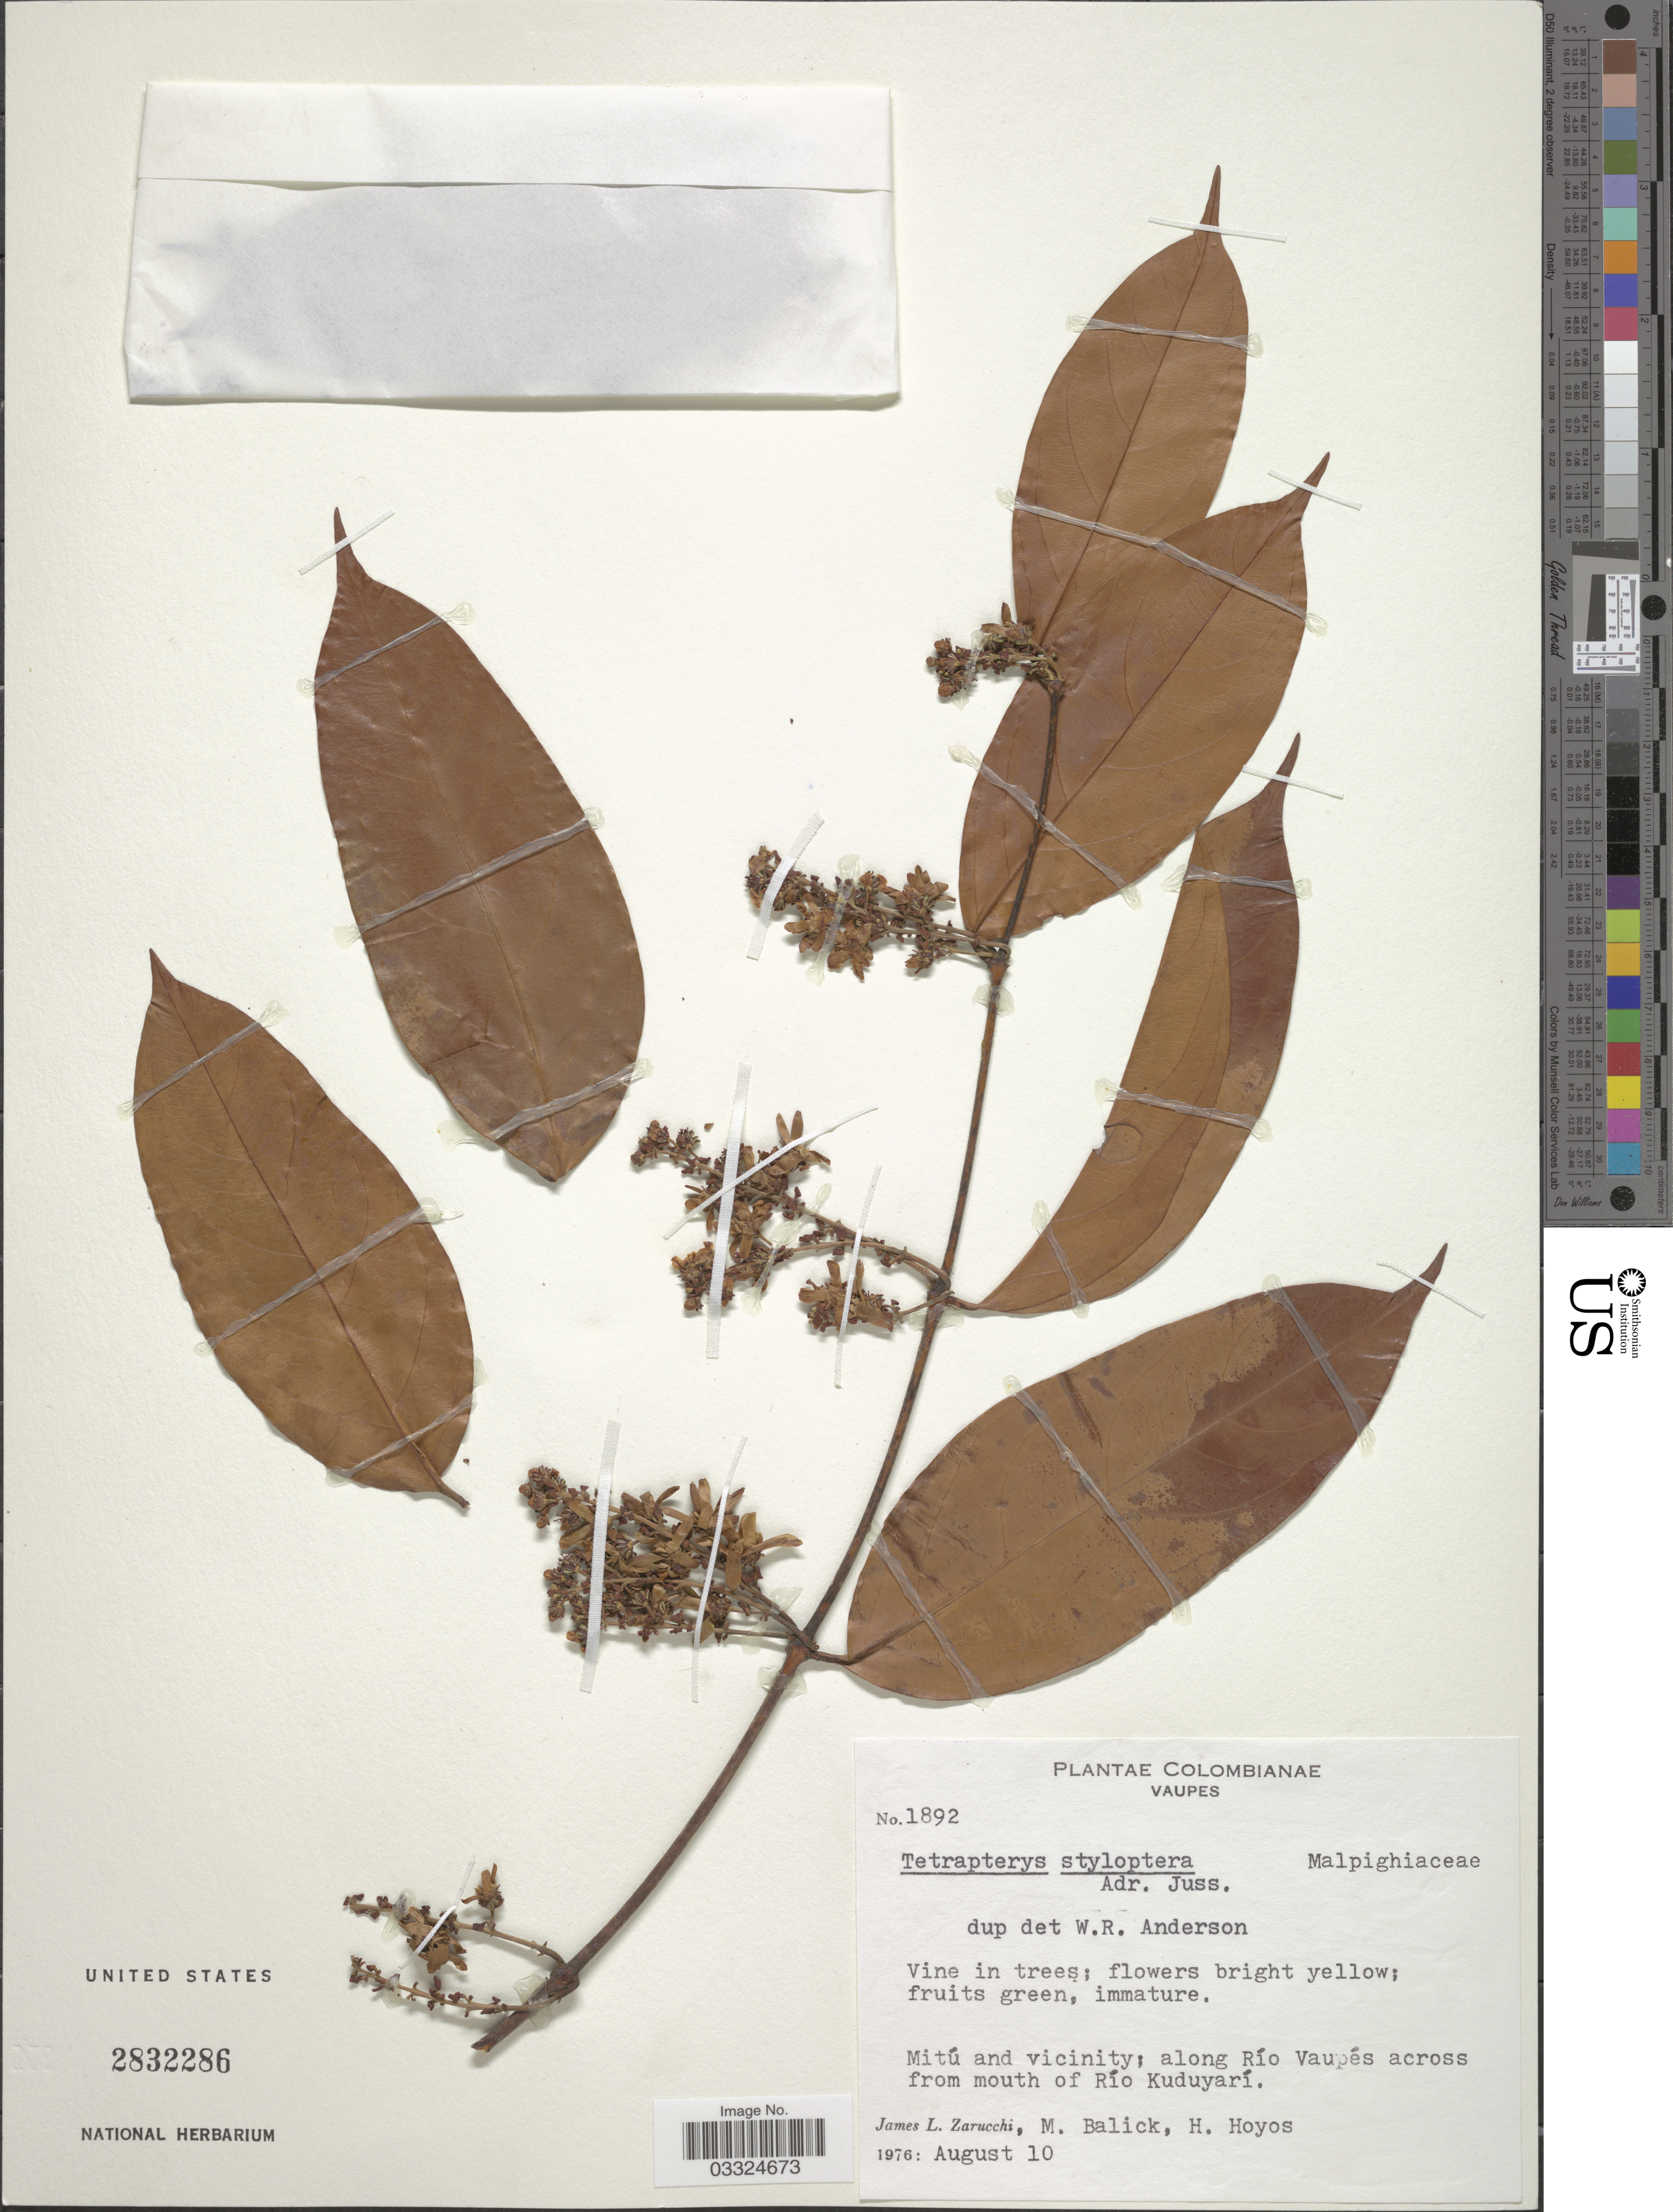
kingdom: Plantae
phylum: Tracheophyta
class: Magnoliopsida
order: Malpighiales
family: Malpighiaceae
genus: Glicophyllum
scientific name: Glicophyllum stylopterum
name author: (A. Juss.) R.F. Almeida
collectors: J. L. Zarucchi, M. Balick & H. Hoyos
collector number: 1892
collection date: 1976-08-10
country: Colombia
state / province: Vaupés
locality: Mitú and vicinity; along Río Vaupés across from mouth of Río Kuduyarí.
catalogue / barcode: US 2832286